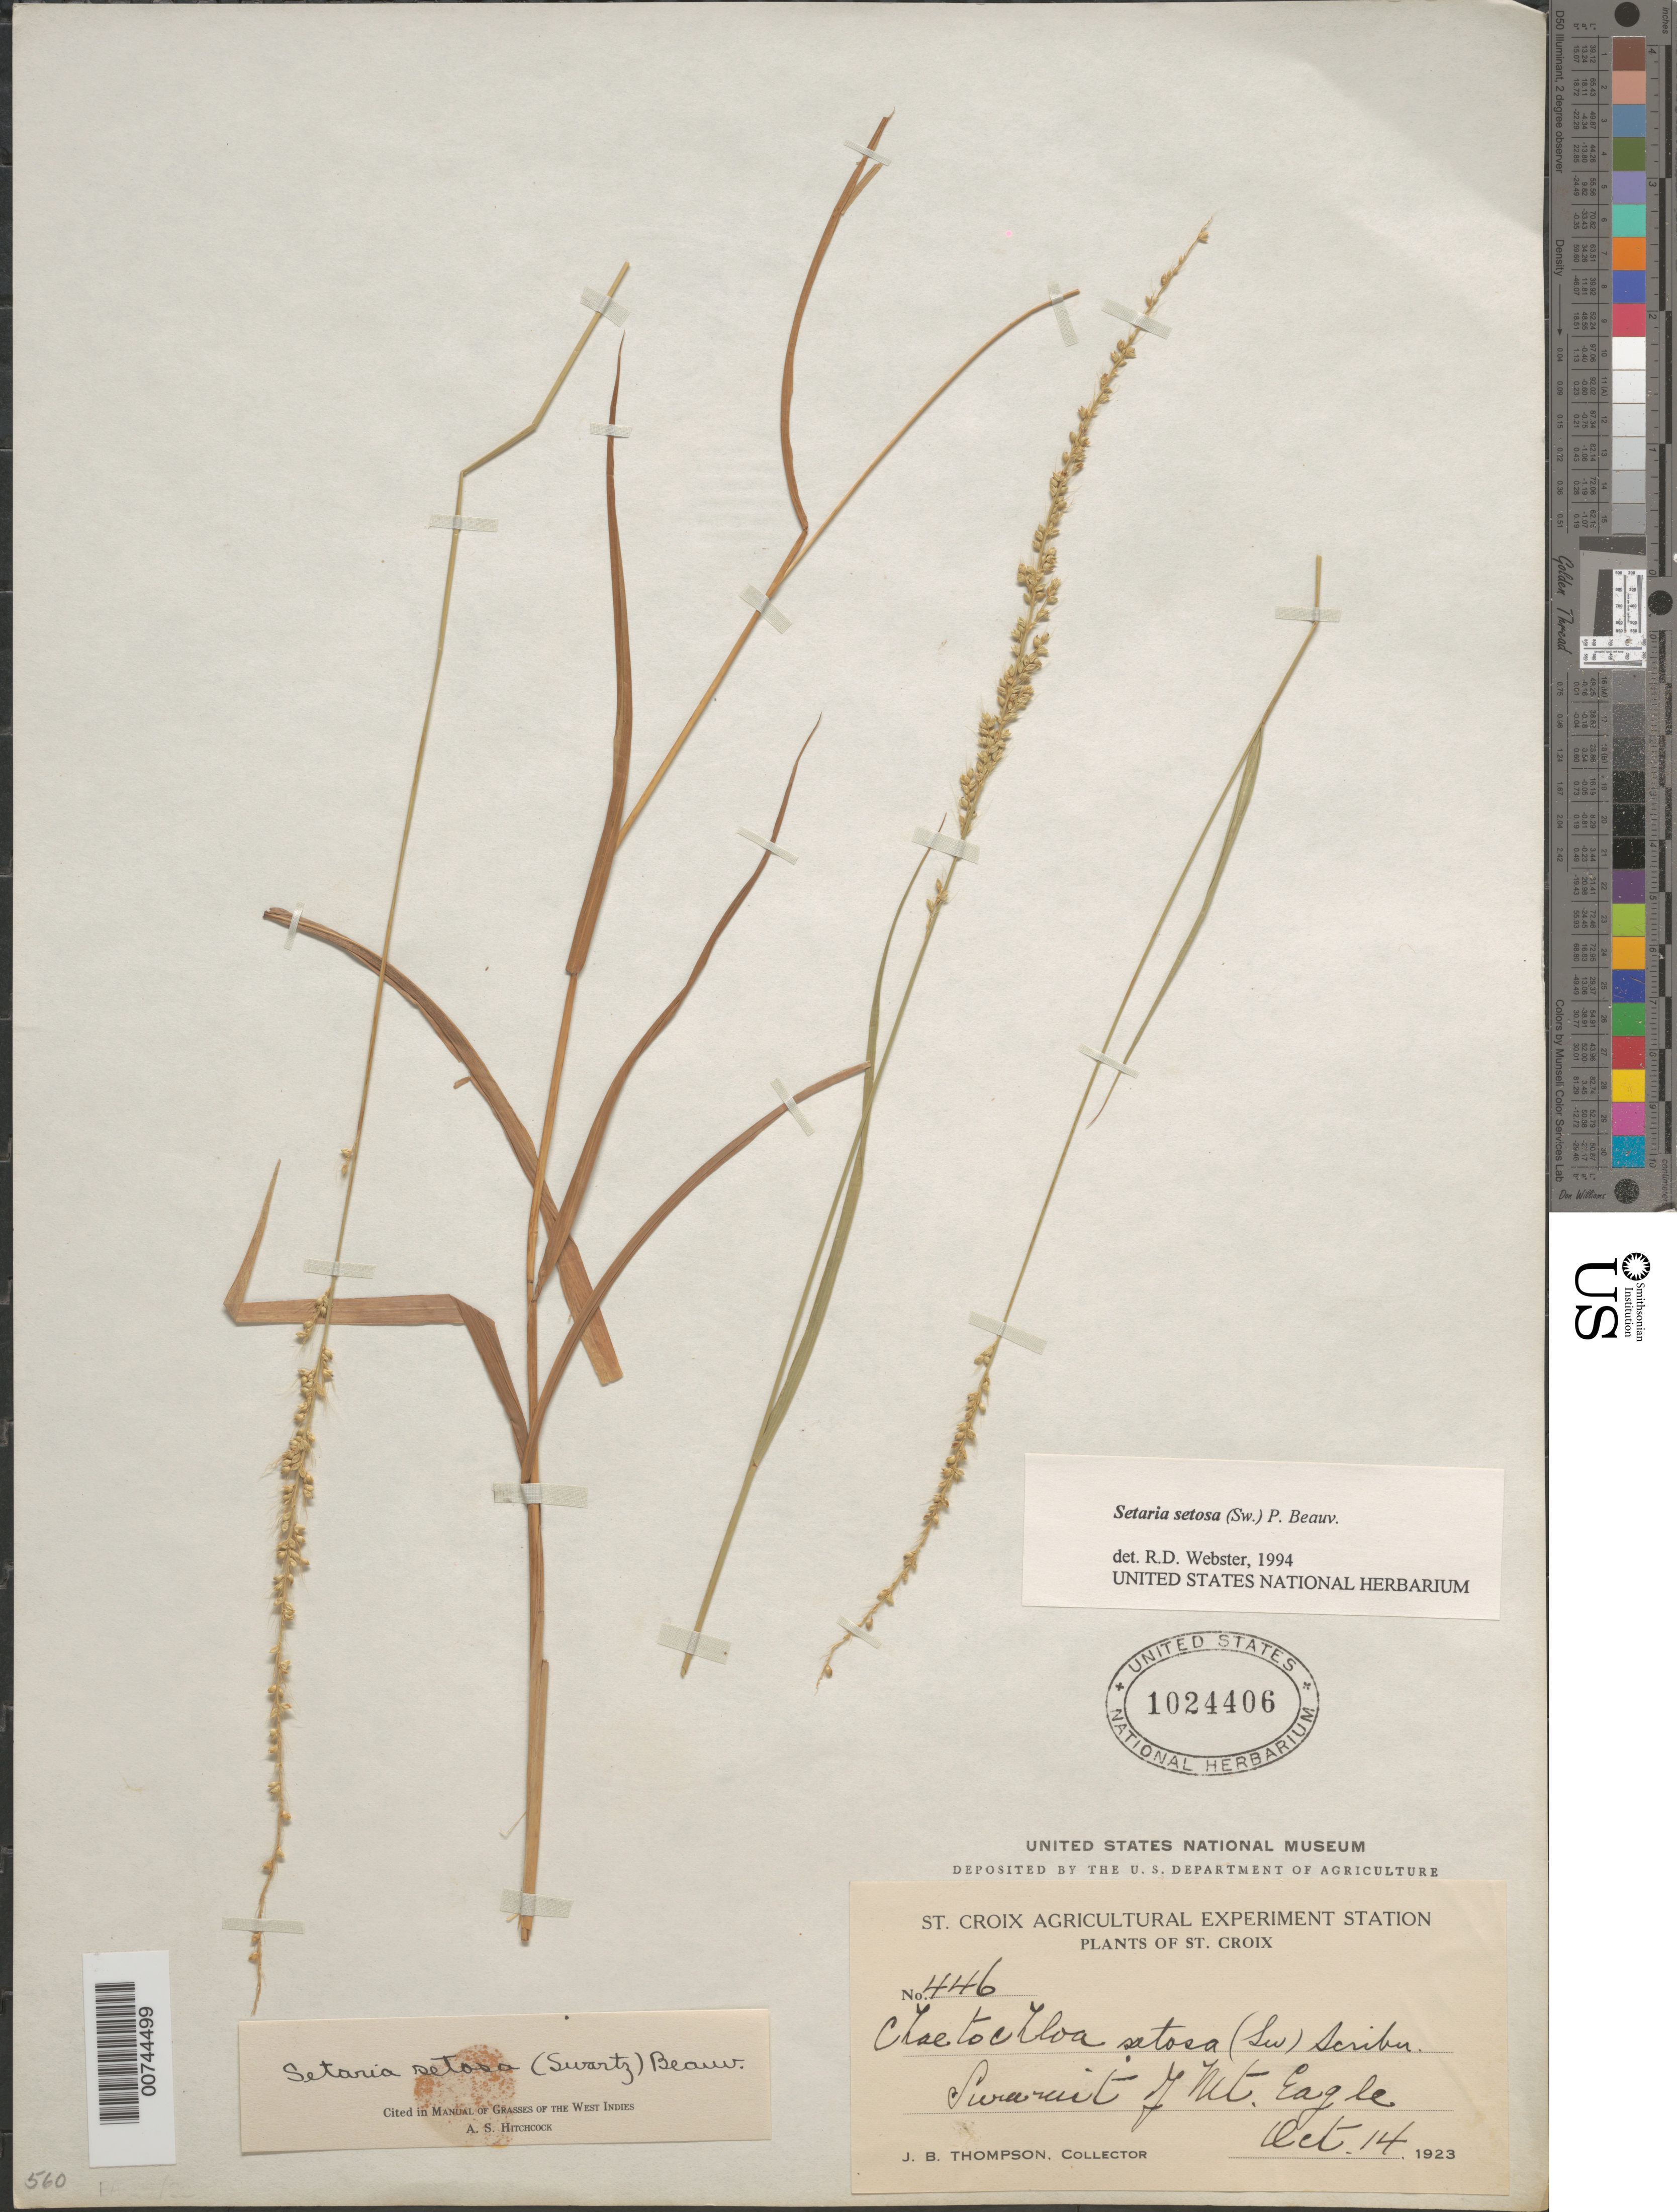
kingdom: Plantae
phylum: Tracheophyta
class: Liliopsida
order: Poales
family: Poaceae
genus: Setaria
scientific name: Setaria setosa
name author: (Sw.) P. Beauv.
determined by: Webster, Robert D.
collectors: J. B. Thompson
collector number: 446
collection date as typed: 14 Oct 1923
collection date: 1923-10-14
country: U.S. Virgin Islands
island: St. Croix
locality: St. Croix; Mt. Eagle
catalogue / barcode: US 1024406